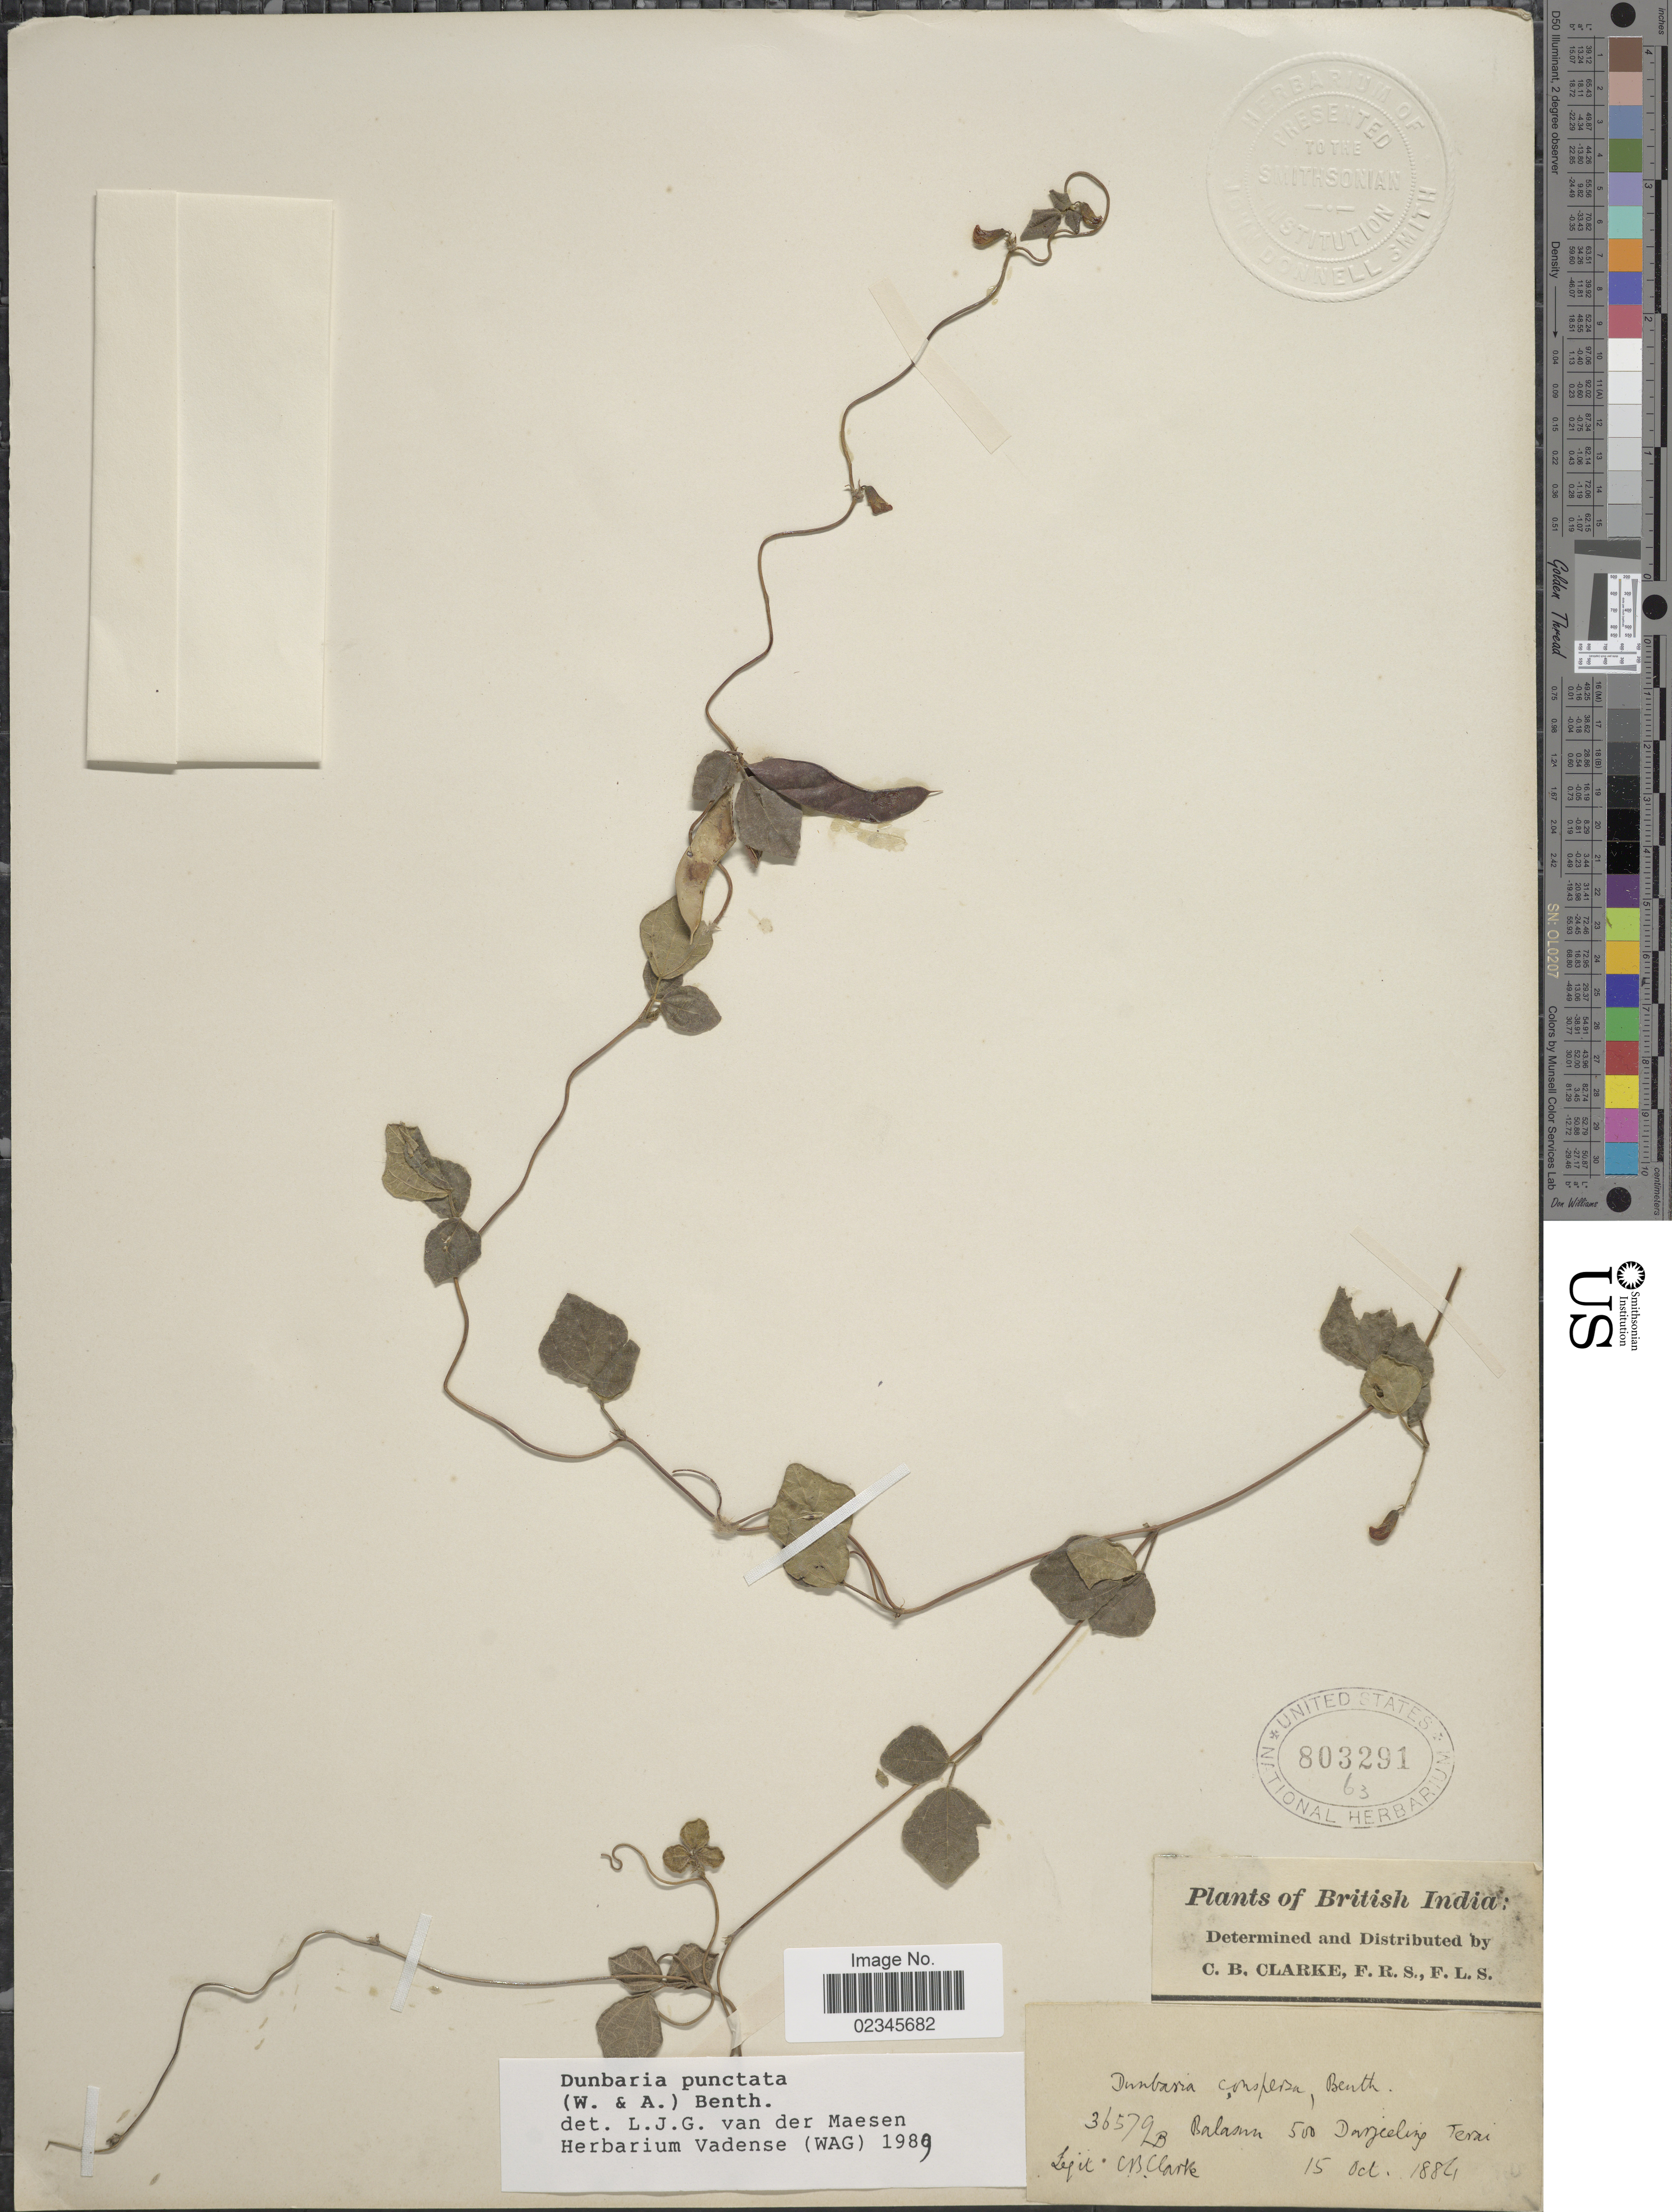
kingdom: Plantae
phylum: Tracheophyta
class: Magnoliopsida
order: Fabales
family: Fabaceae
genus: Dunbaria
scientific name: Dunbaria punctata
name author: (Wight & Arn.) Benth.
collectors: C. B. Clarke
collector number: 36579B?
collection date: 1884-10-15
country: India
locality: British India, Balasun, Darjeeling Terai.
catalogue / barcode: US 803291